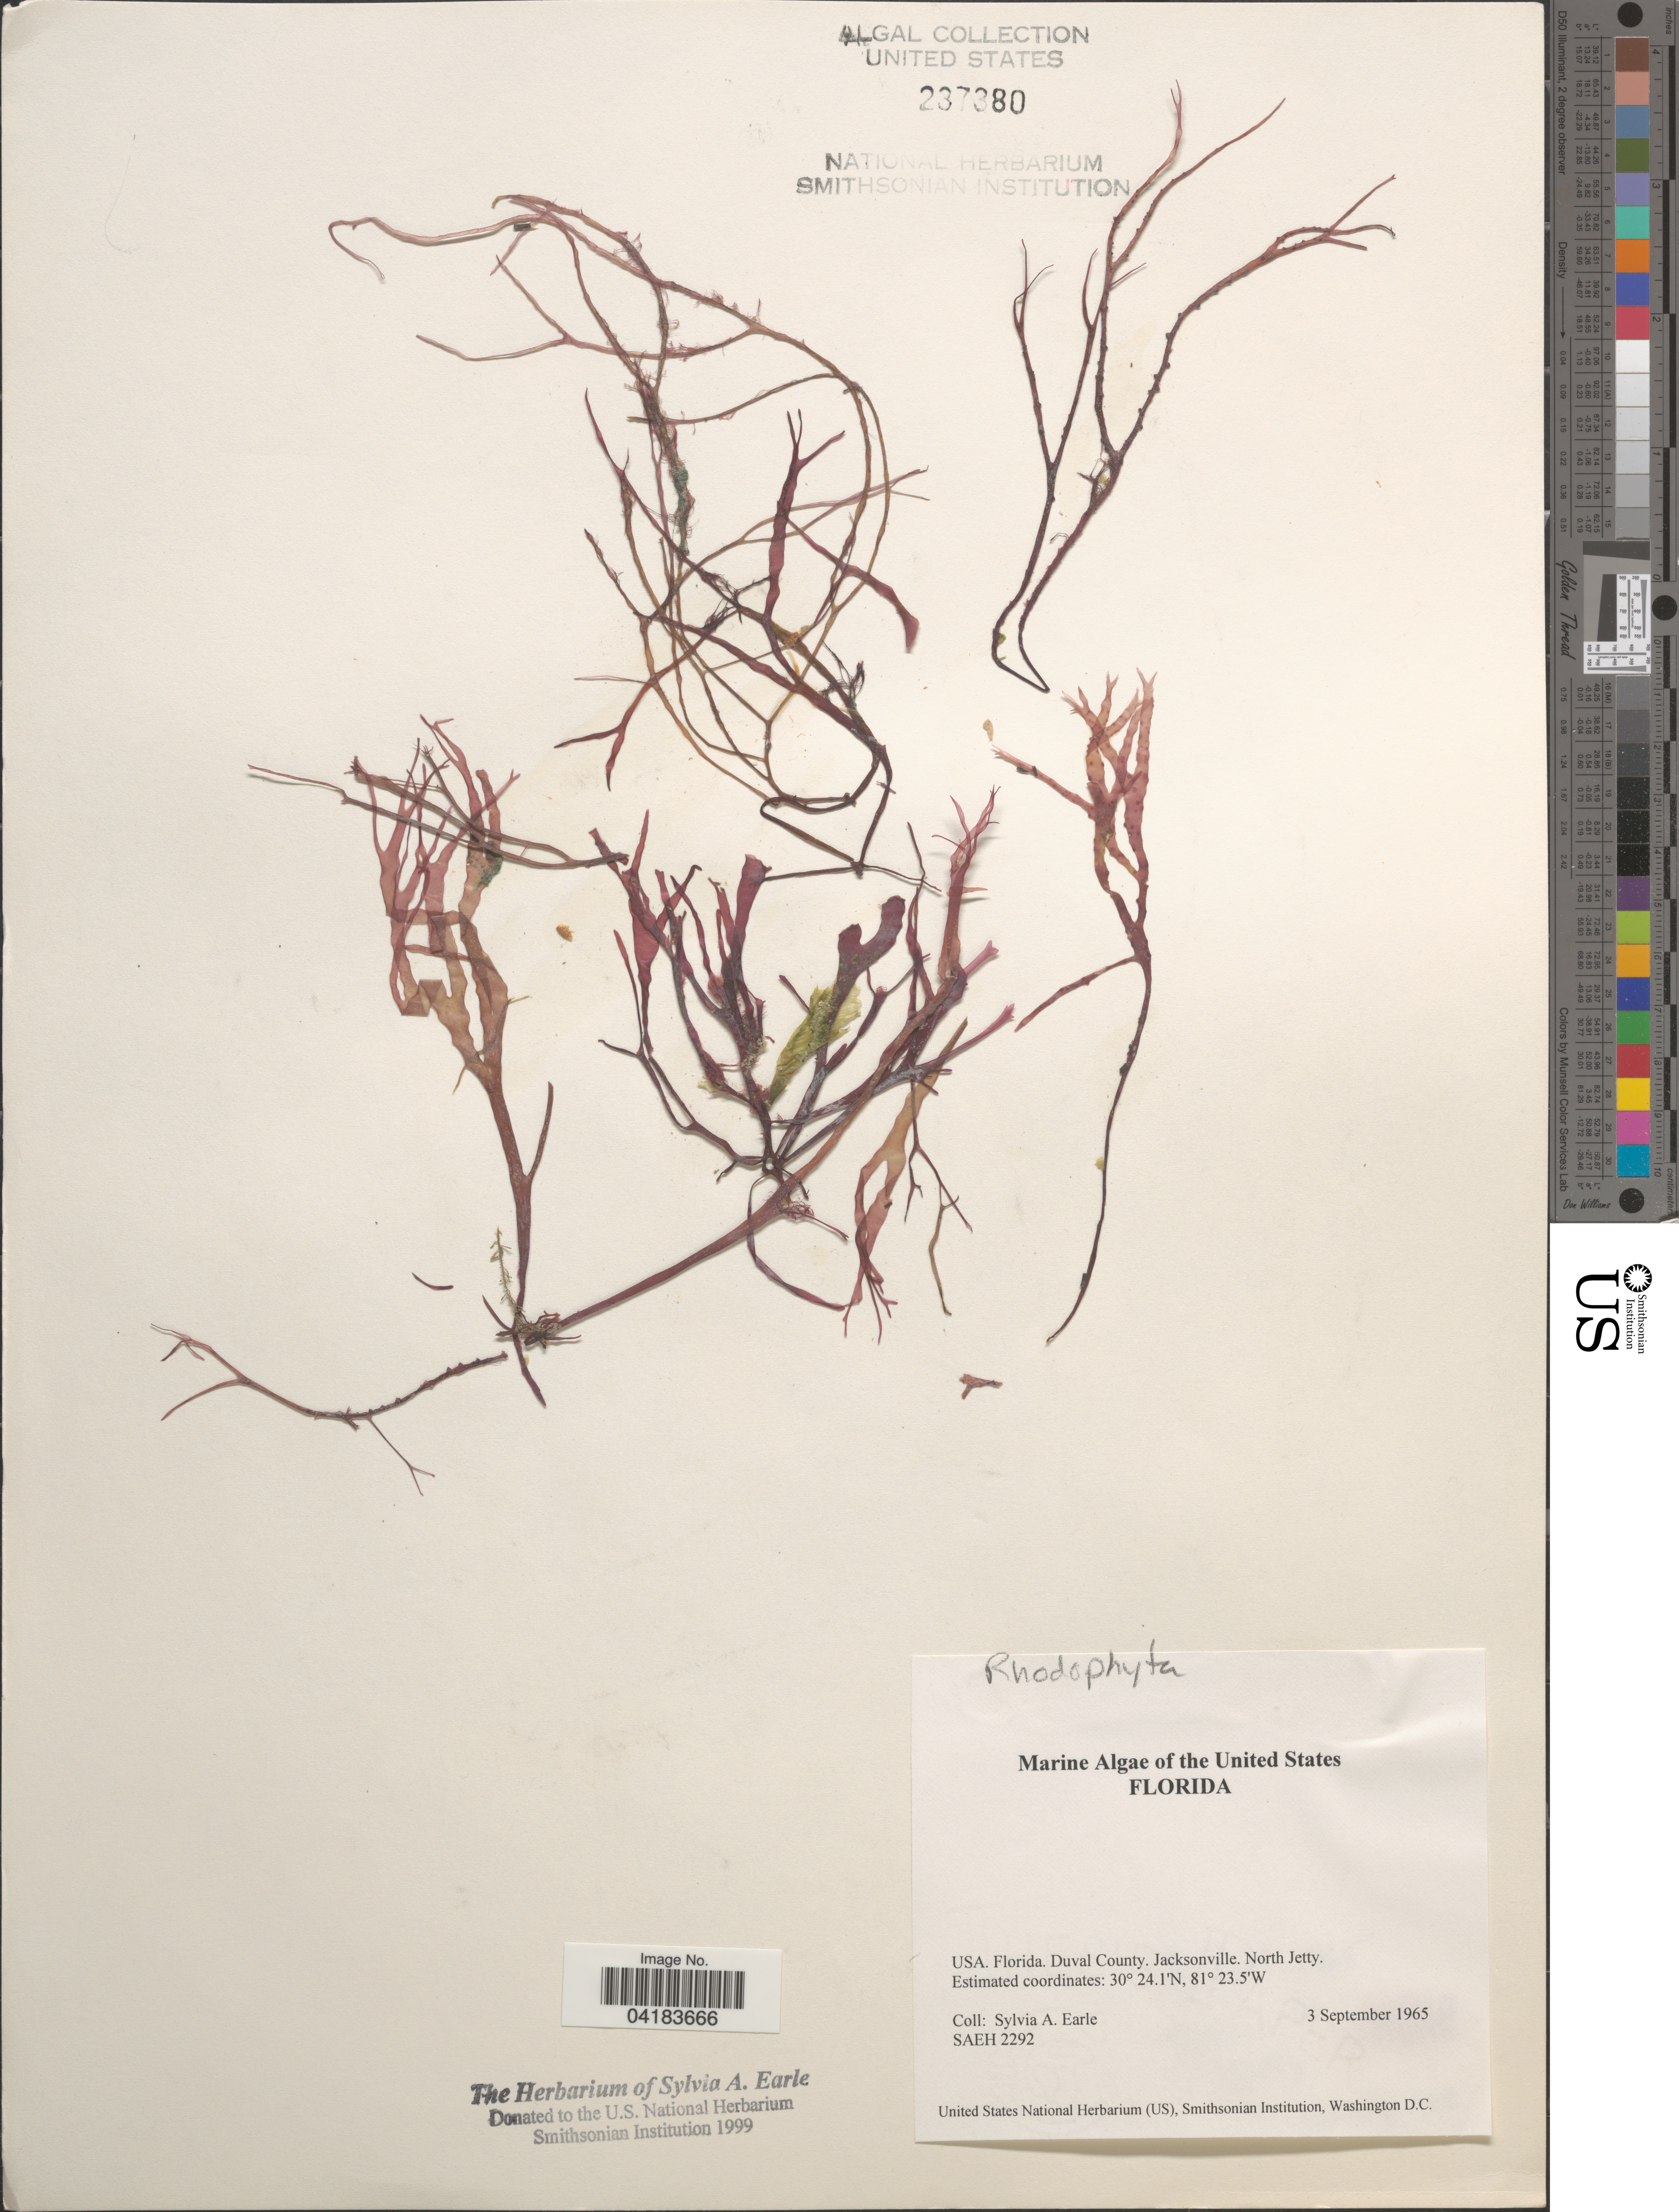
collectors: S. A. Earle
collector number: SAEH2292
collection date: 1965-09-03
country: United States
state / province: Florida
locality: Duval County. Jacksonville. North Jetty.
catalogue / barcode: US 237380